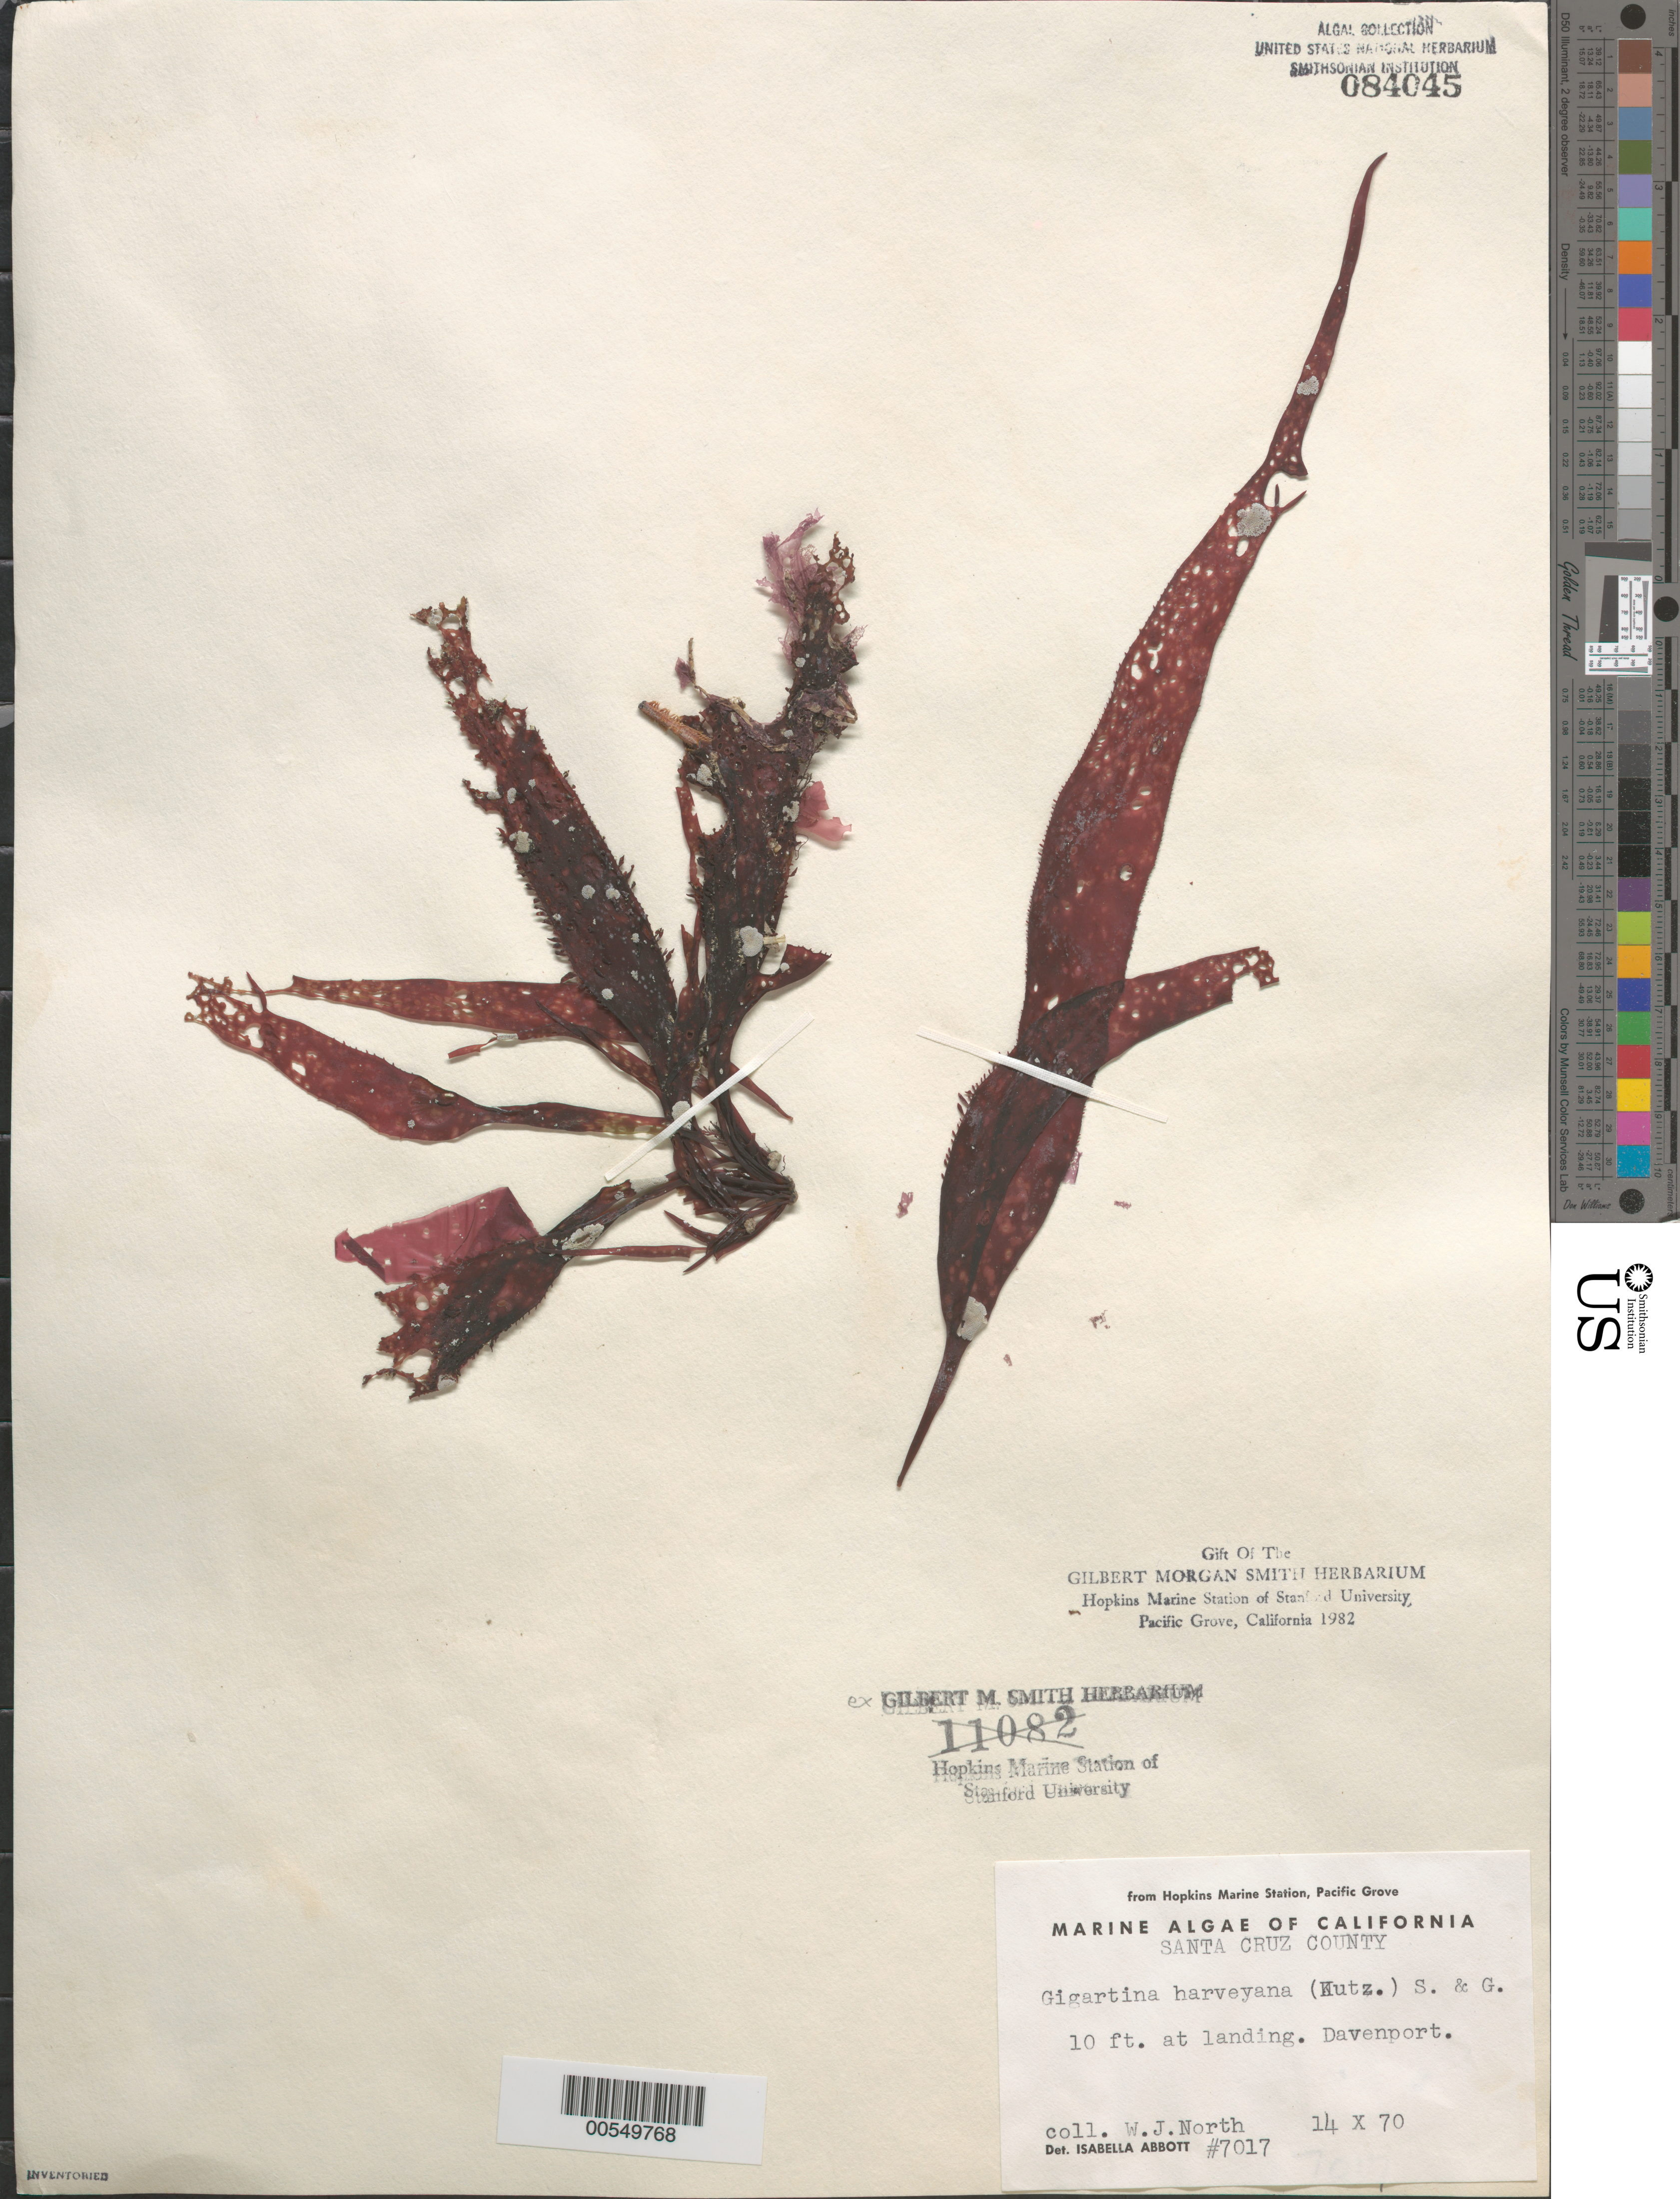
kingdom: Plantae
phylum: Rhodophyta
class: Florideophyceae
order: Gigartinales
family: Gigartinaceae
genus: Chondracanthus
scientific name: Chondracanthus harveyanus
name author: (Kütz.) Guiry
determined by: Algae name updating Project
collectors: W. North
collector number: IAA 7017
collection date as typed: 14 Oct 1970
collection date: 1970-10-14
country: United States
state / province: California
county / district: Santa Cruz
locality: Davenport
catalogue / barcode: US 84045